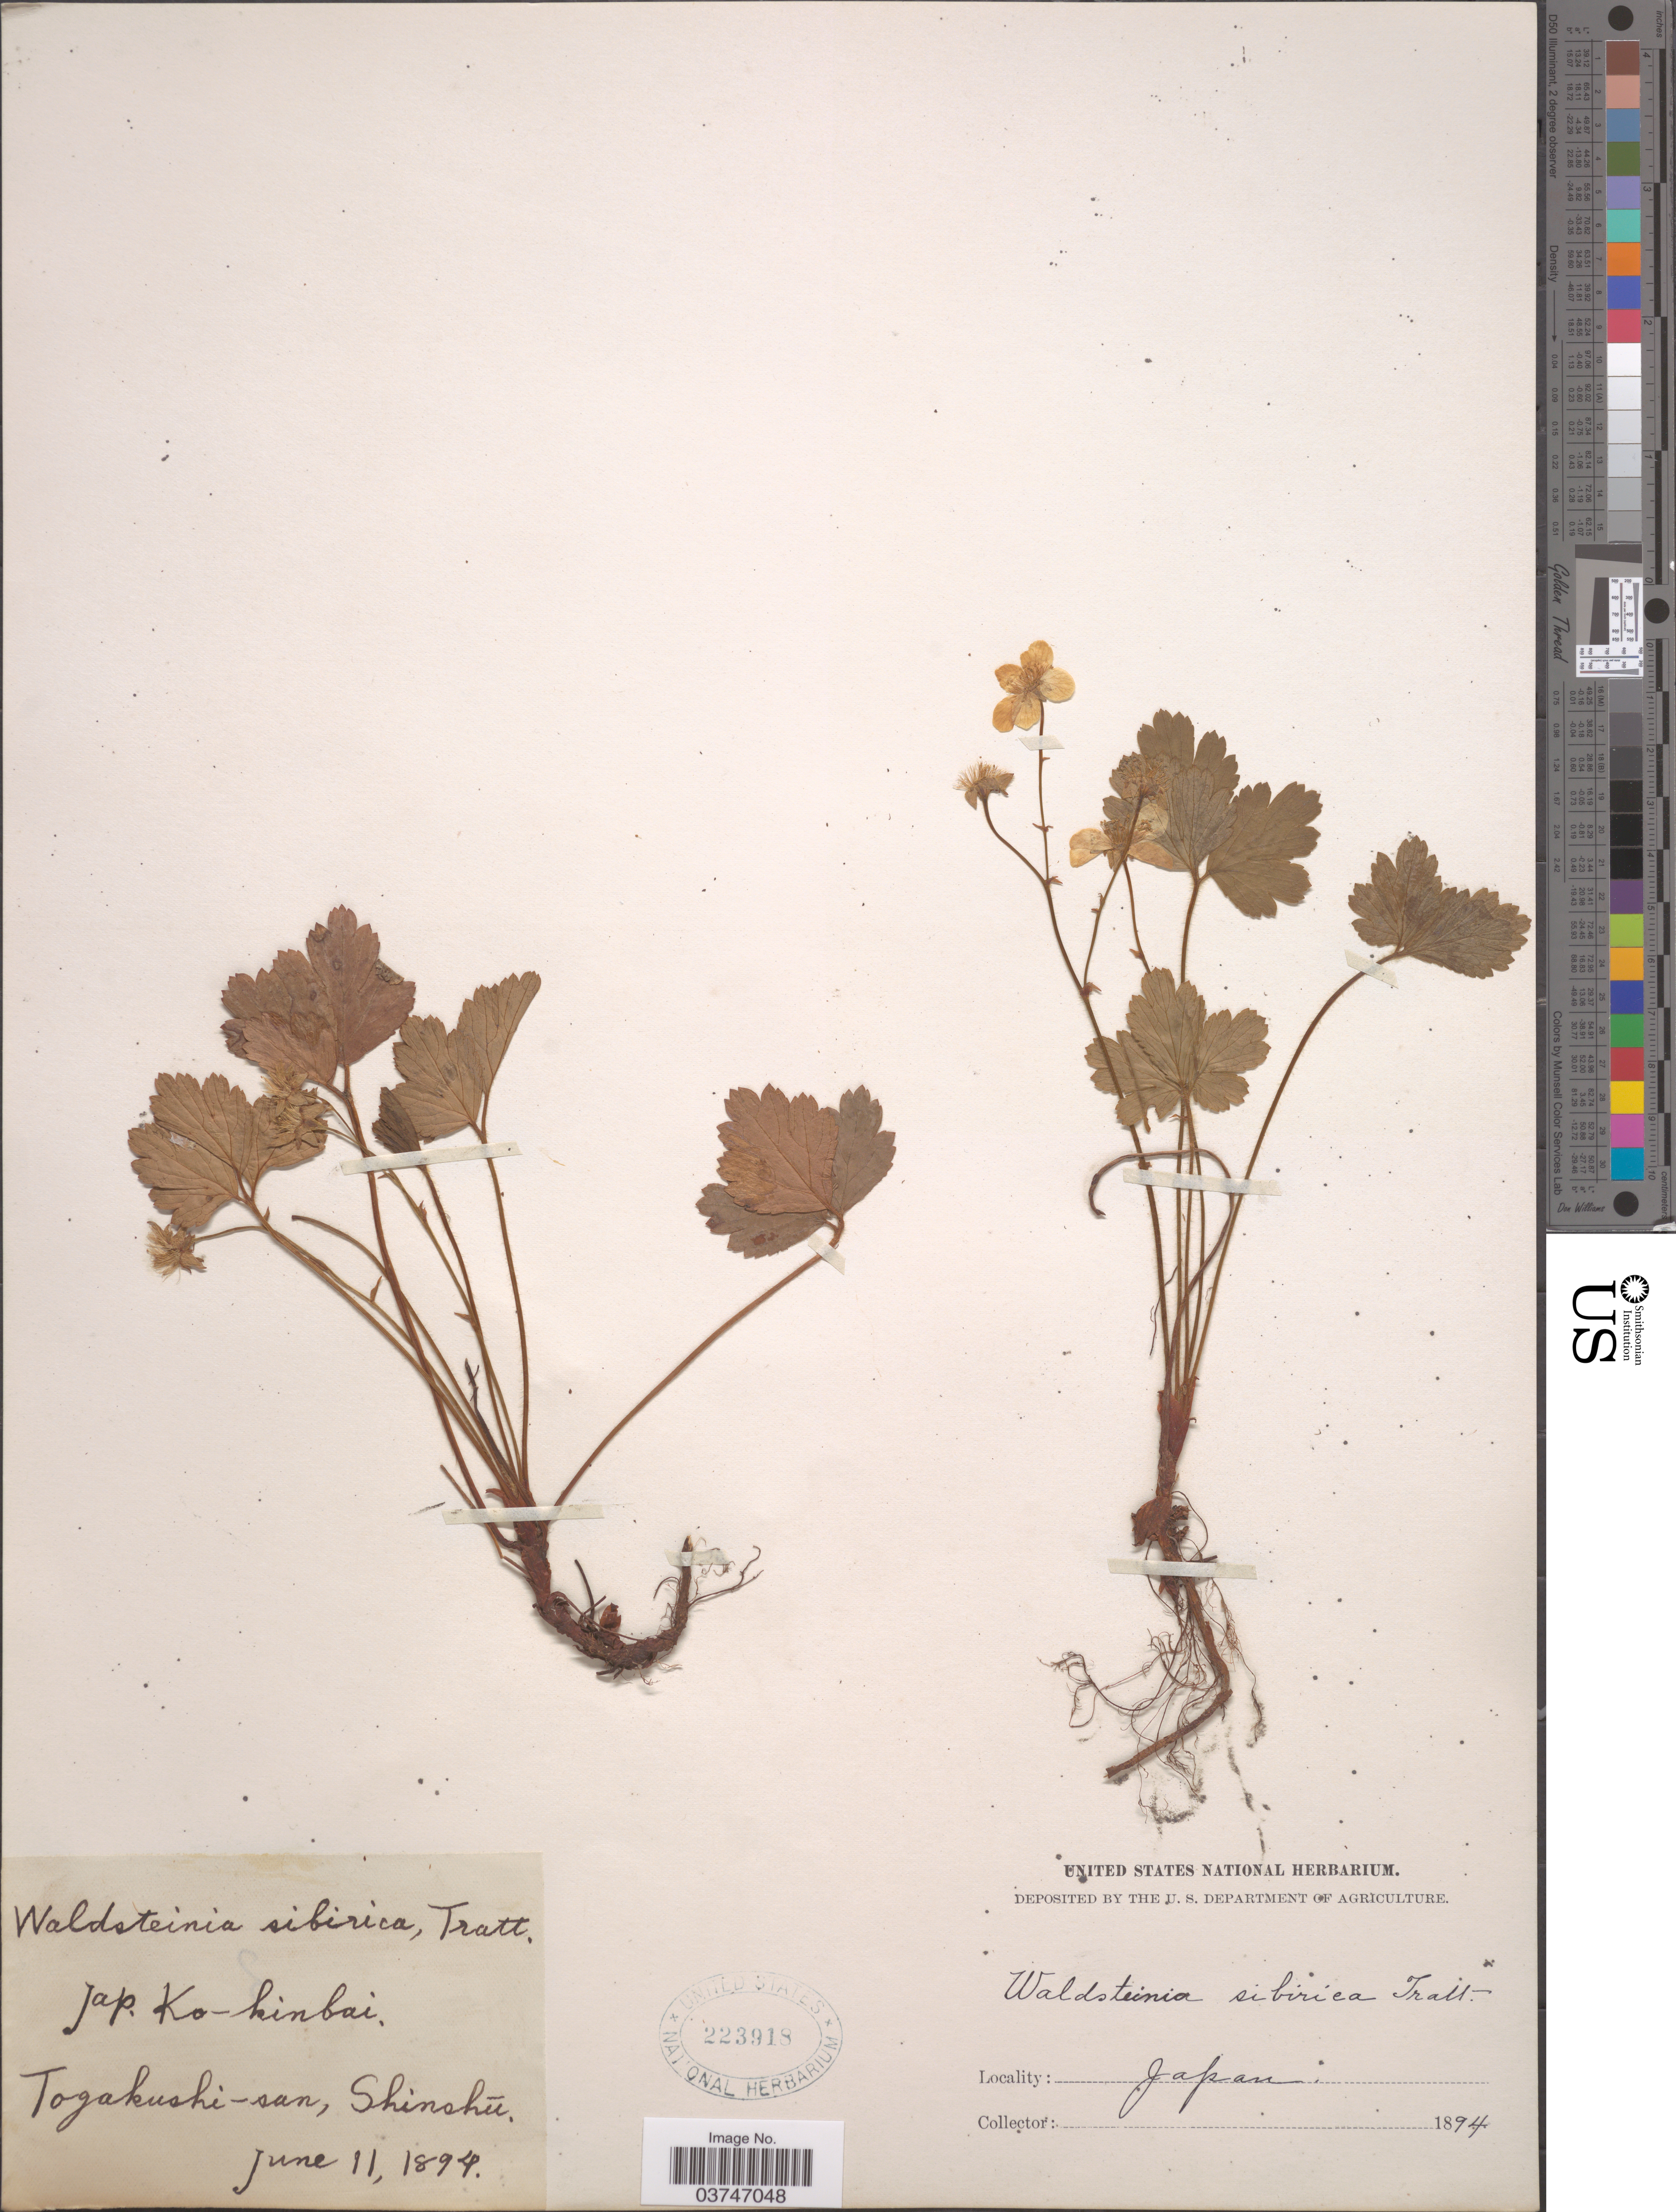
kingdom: Plantae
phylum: Tracheophyta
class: Magnoliopsida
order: Rosales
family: Rosaceae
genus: Waldsteinia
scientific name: Waldsteinia ternata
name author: (Stephan) Fritsch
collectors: ex herb. United States National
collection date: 1894-06-11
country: Japan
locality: Togakushi-san, Shinshū.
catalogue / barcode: US 223918